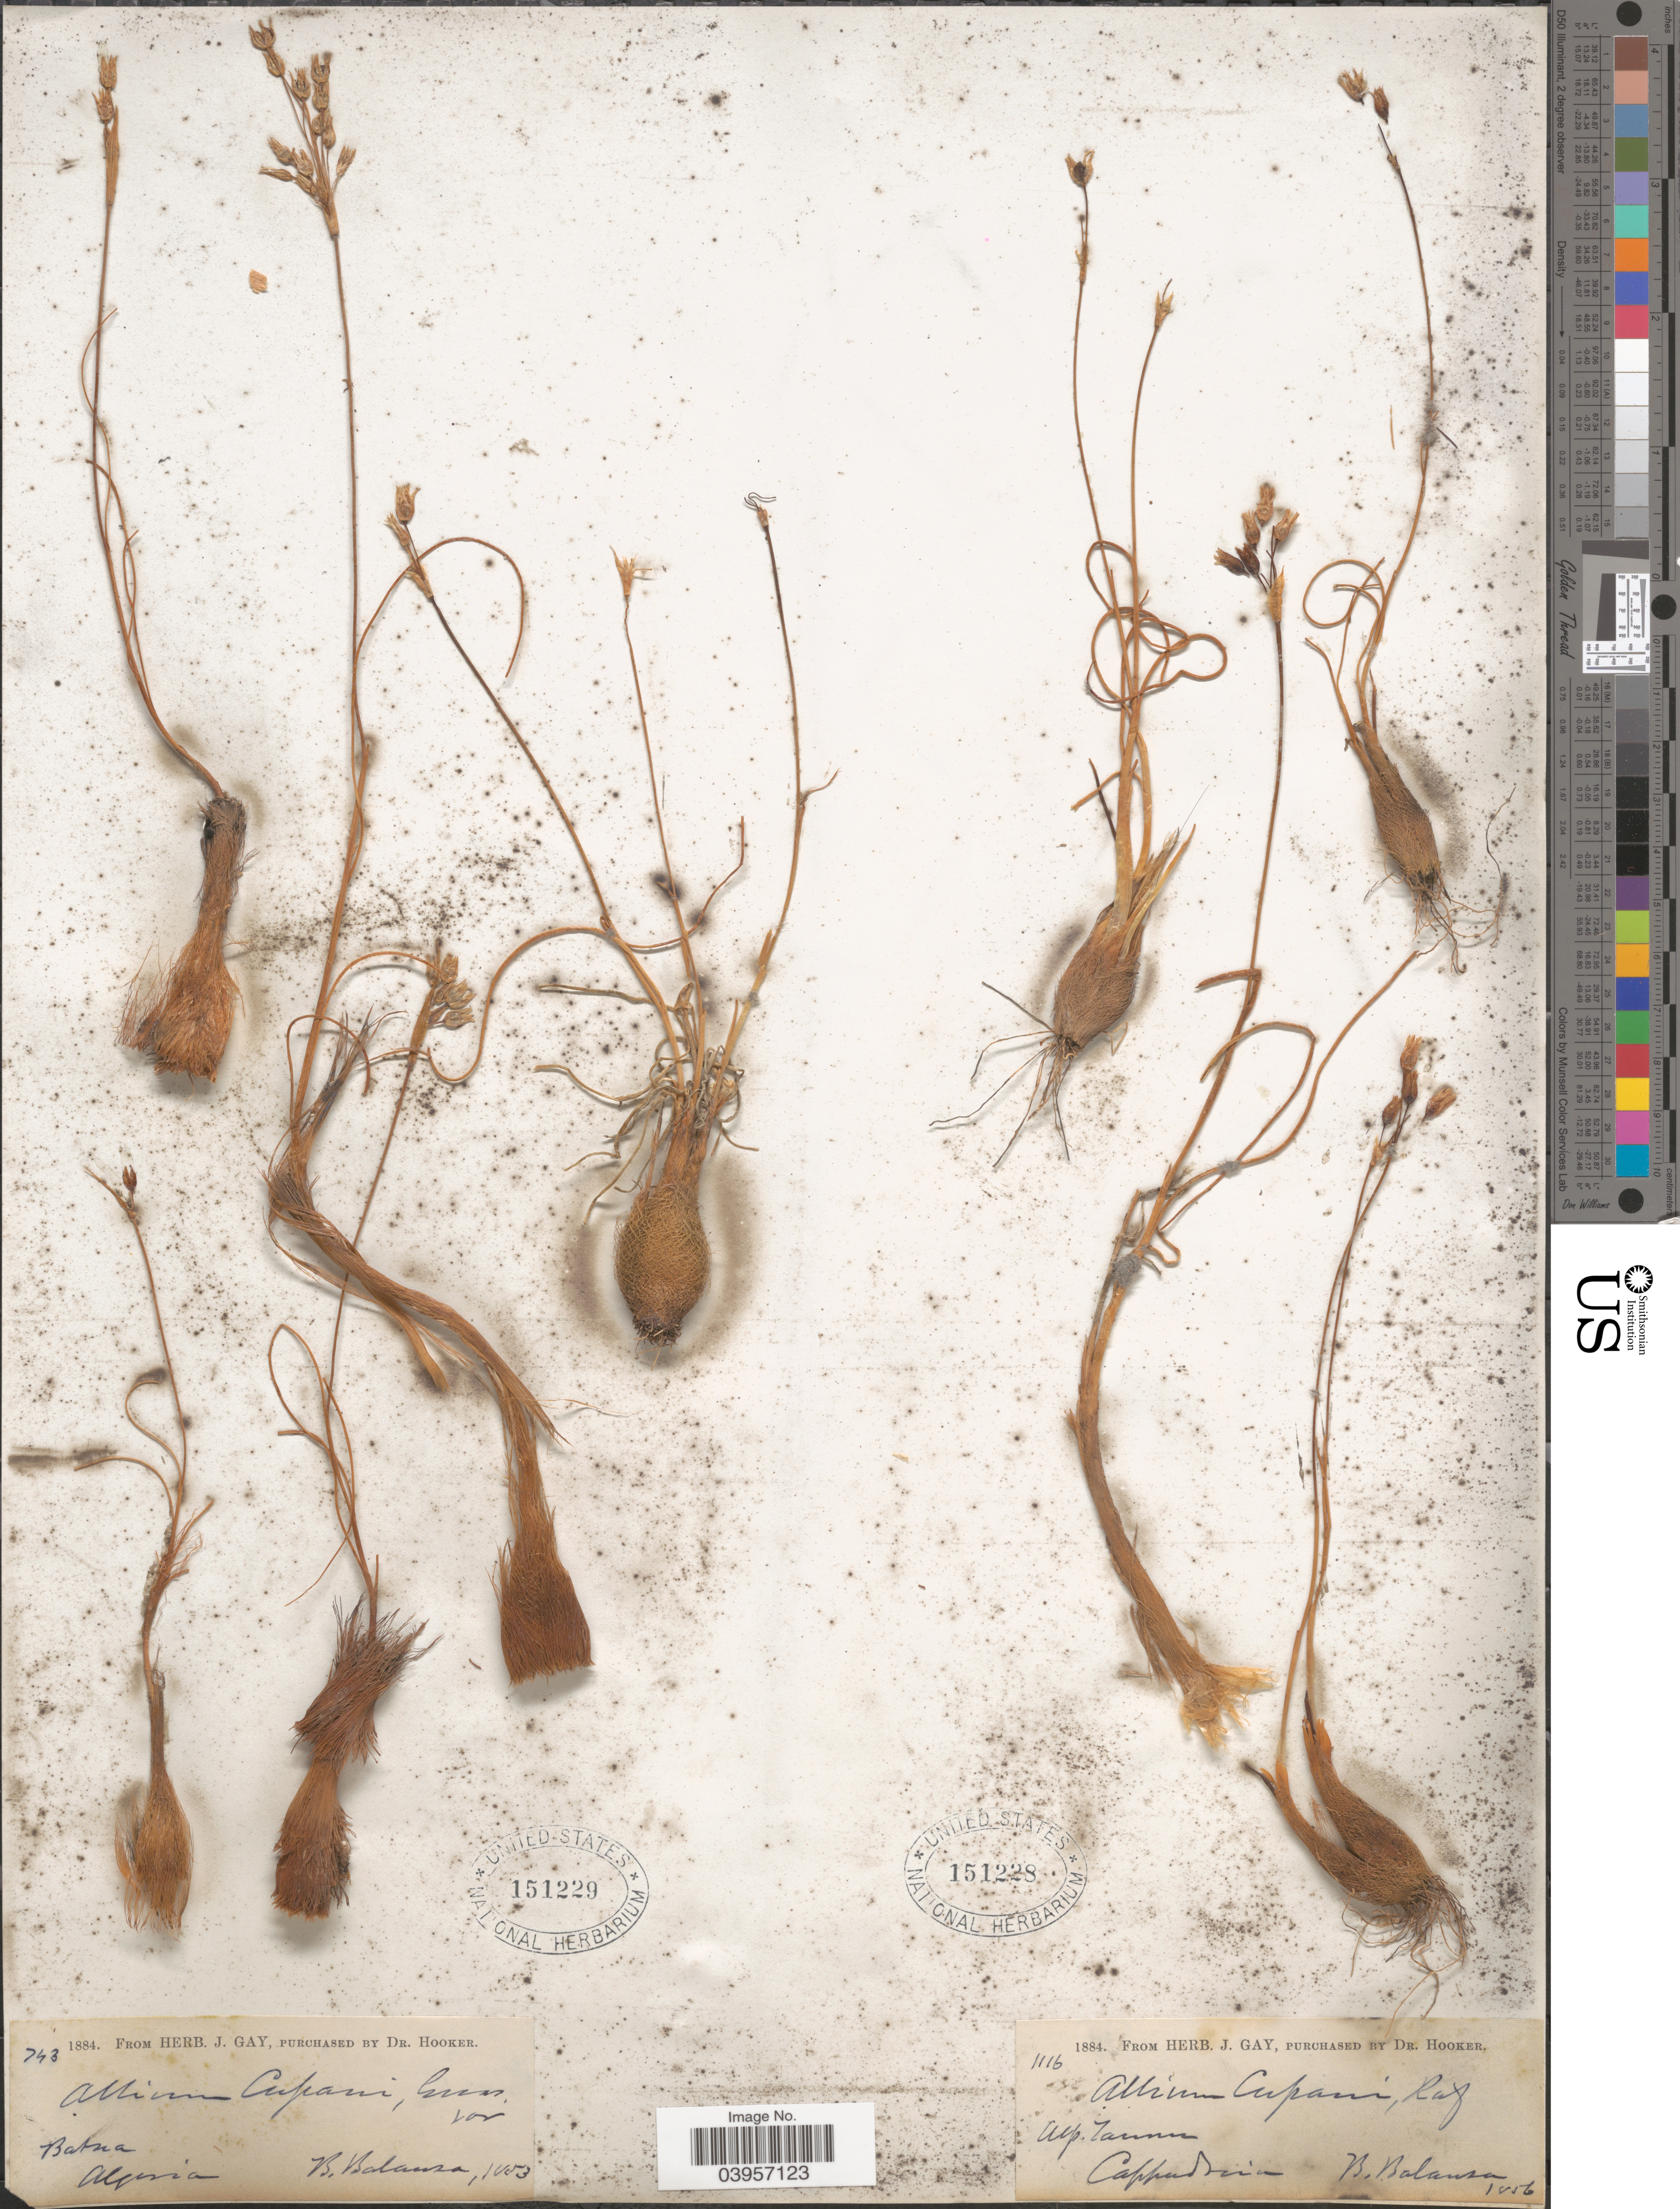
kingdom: Plantae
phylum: Tracheophyta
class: Liliopsida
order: Asparagales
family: Amaryllidaceae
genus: Allium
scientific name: Allium cupani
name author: Raf.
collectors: B. Balansa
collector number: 1116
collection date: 1856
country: Turkey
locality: Alp. Taraus. Cappadocia.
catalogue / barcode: US 151228